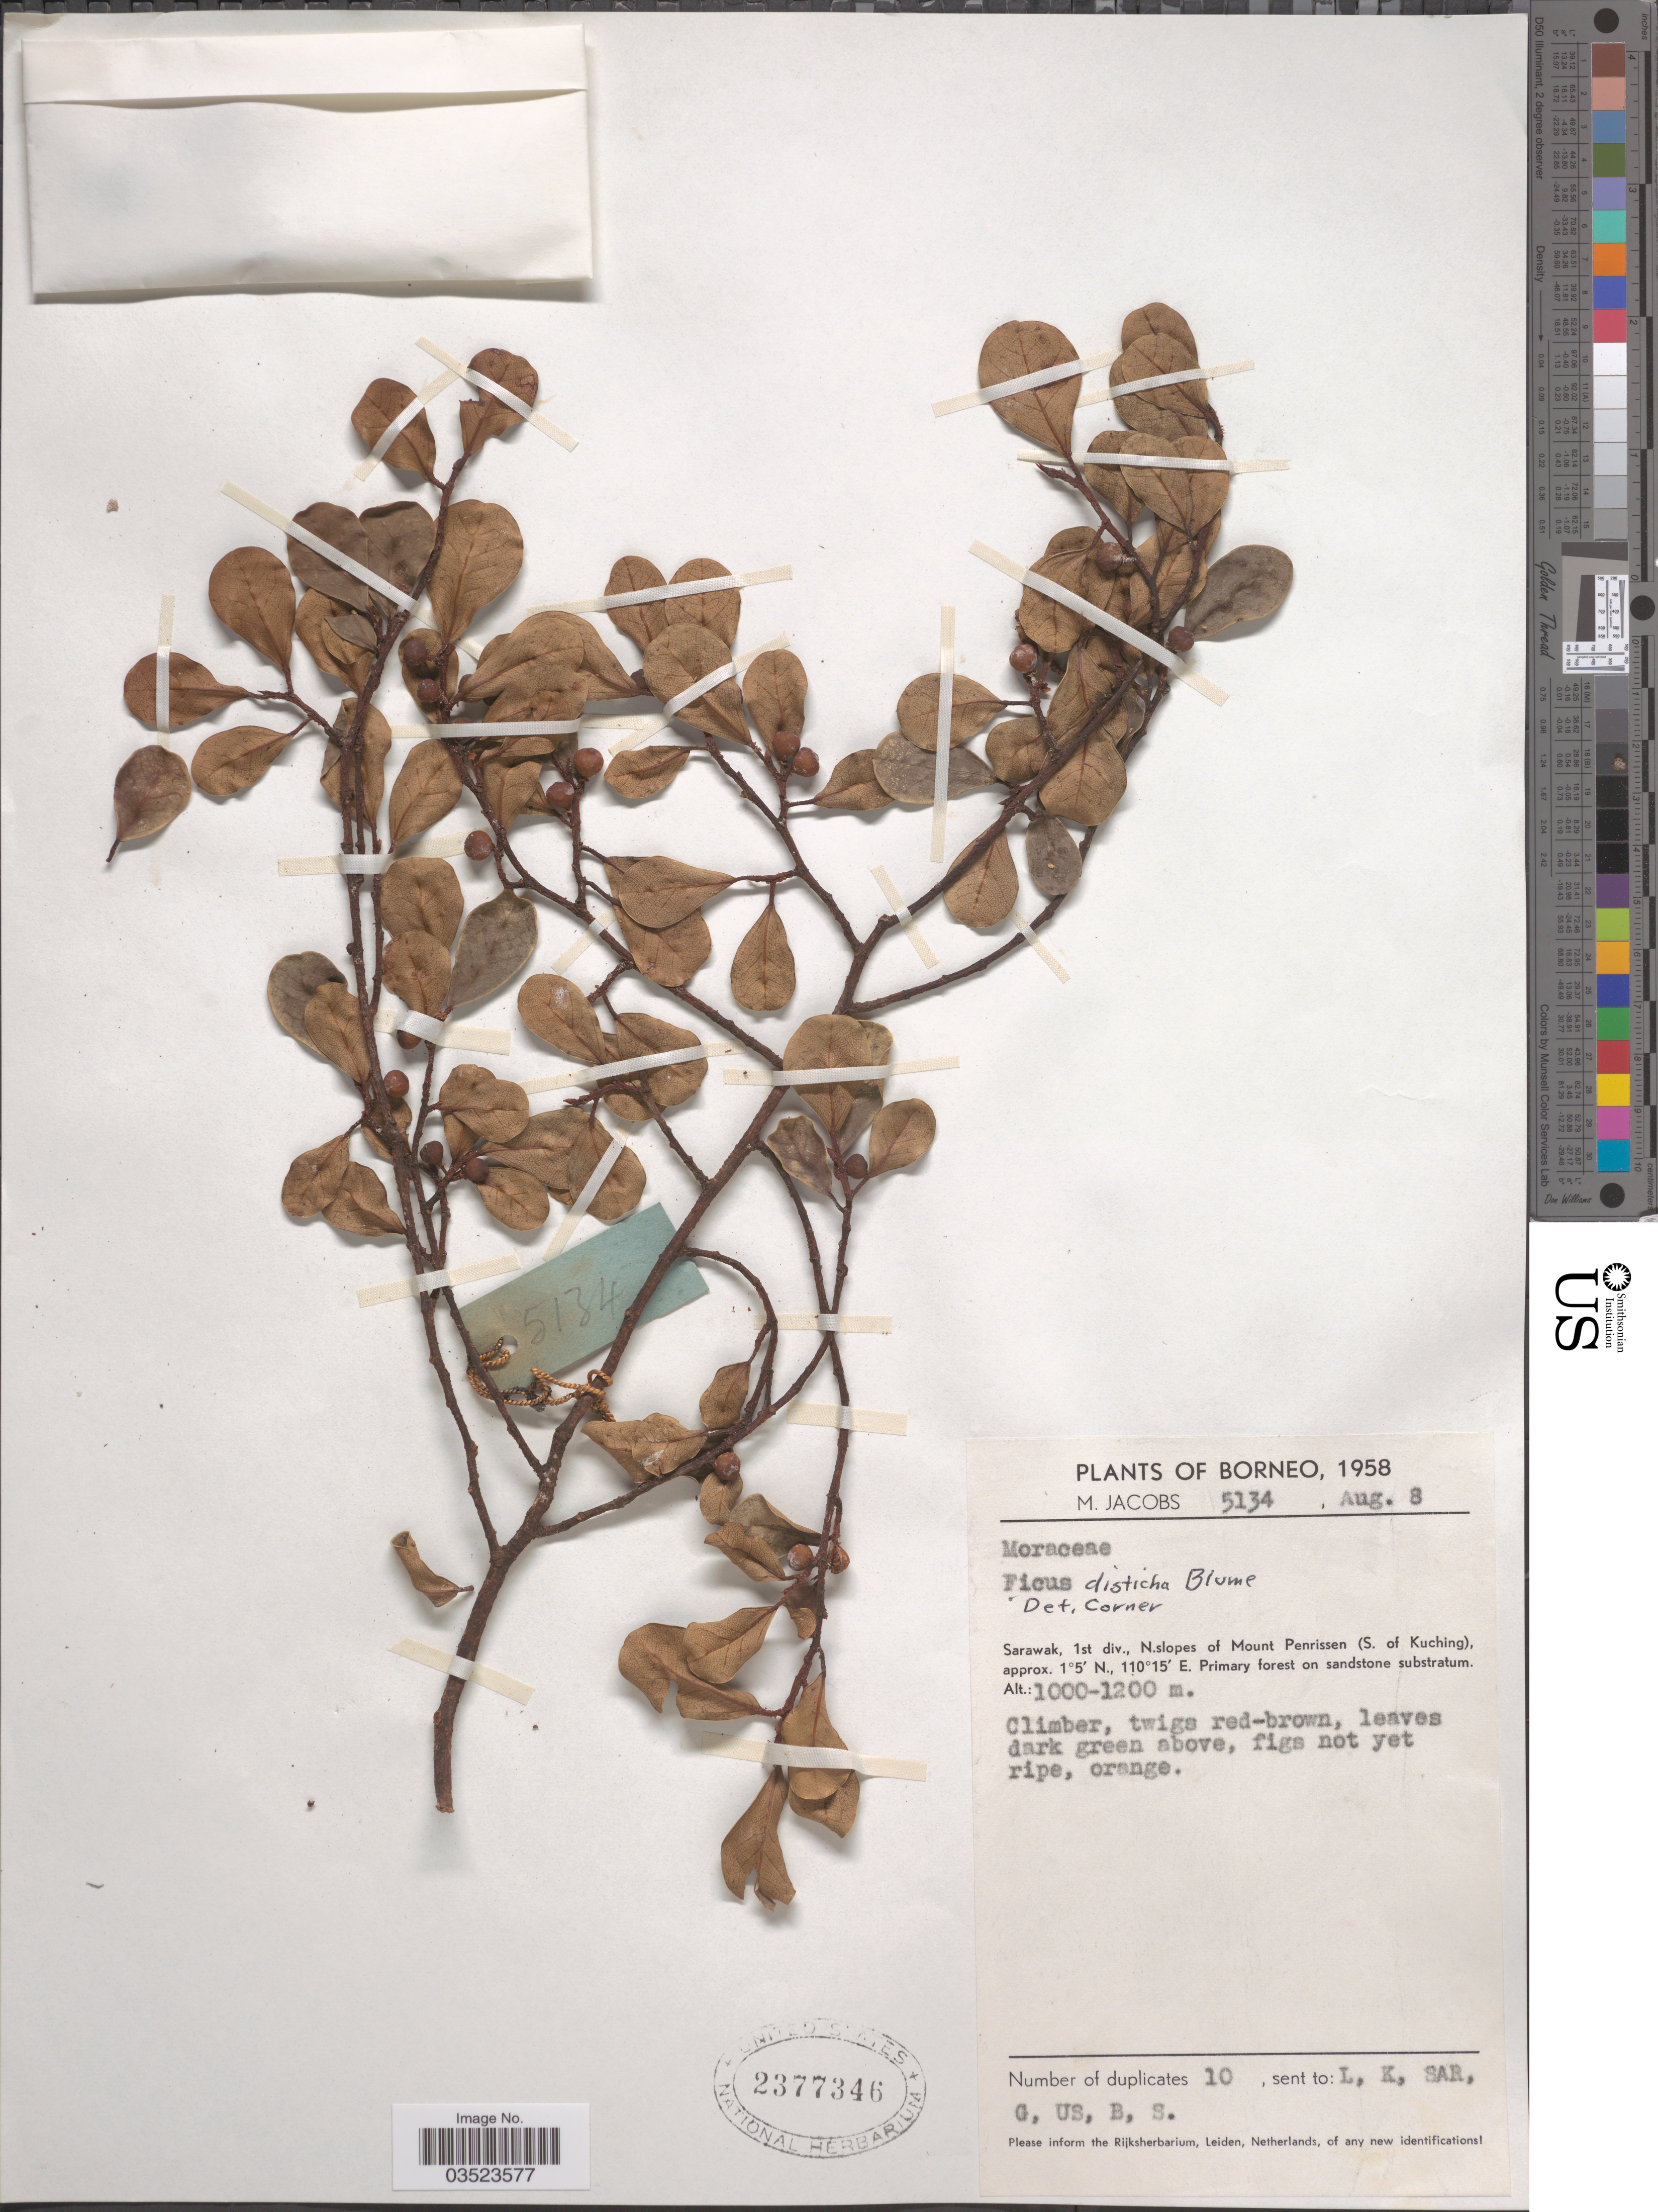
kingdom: Plantae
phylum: Tracheophyta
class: Magnoliopsida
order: Rosales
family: Moraceae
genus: Ficus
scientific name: Ficus disticha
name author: Blume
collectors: M. Jacobs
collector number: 5134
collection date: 1958-08-08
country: Malaysia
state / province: Sarawak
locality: Borneo. 1st div., N.slopes of Mount Penrissen (S. of Kuching).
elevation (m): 1000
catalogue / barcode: US 2377346